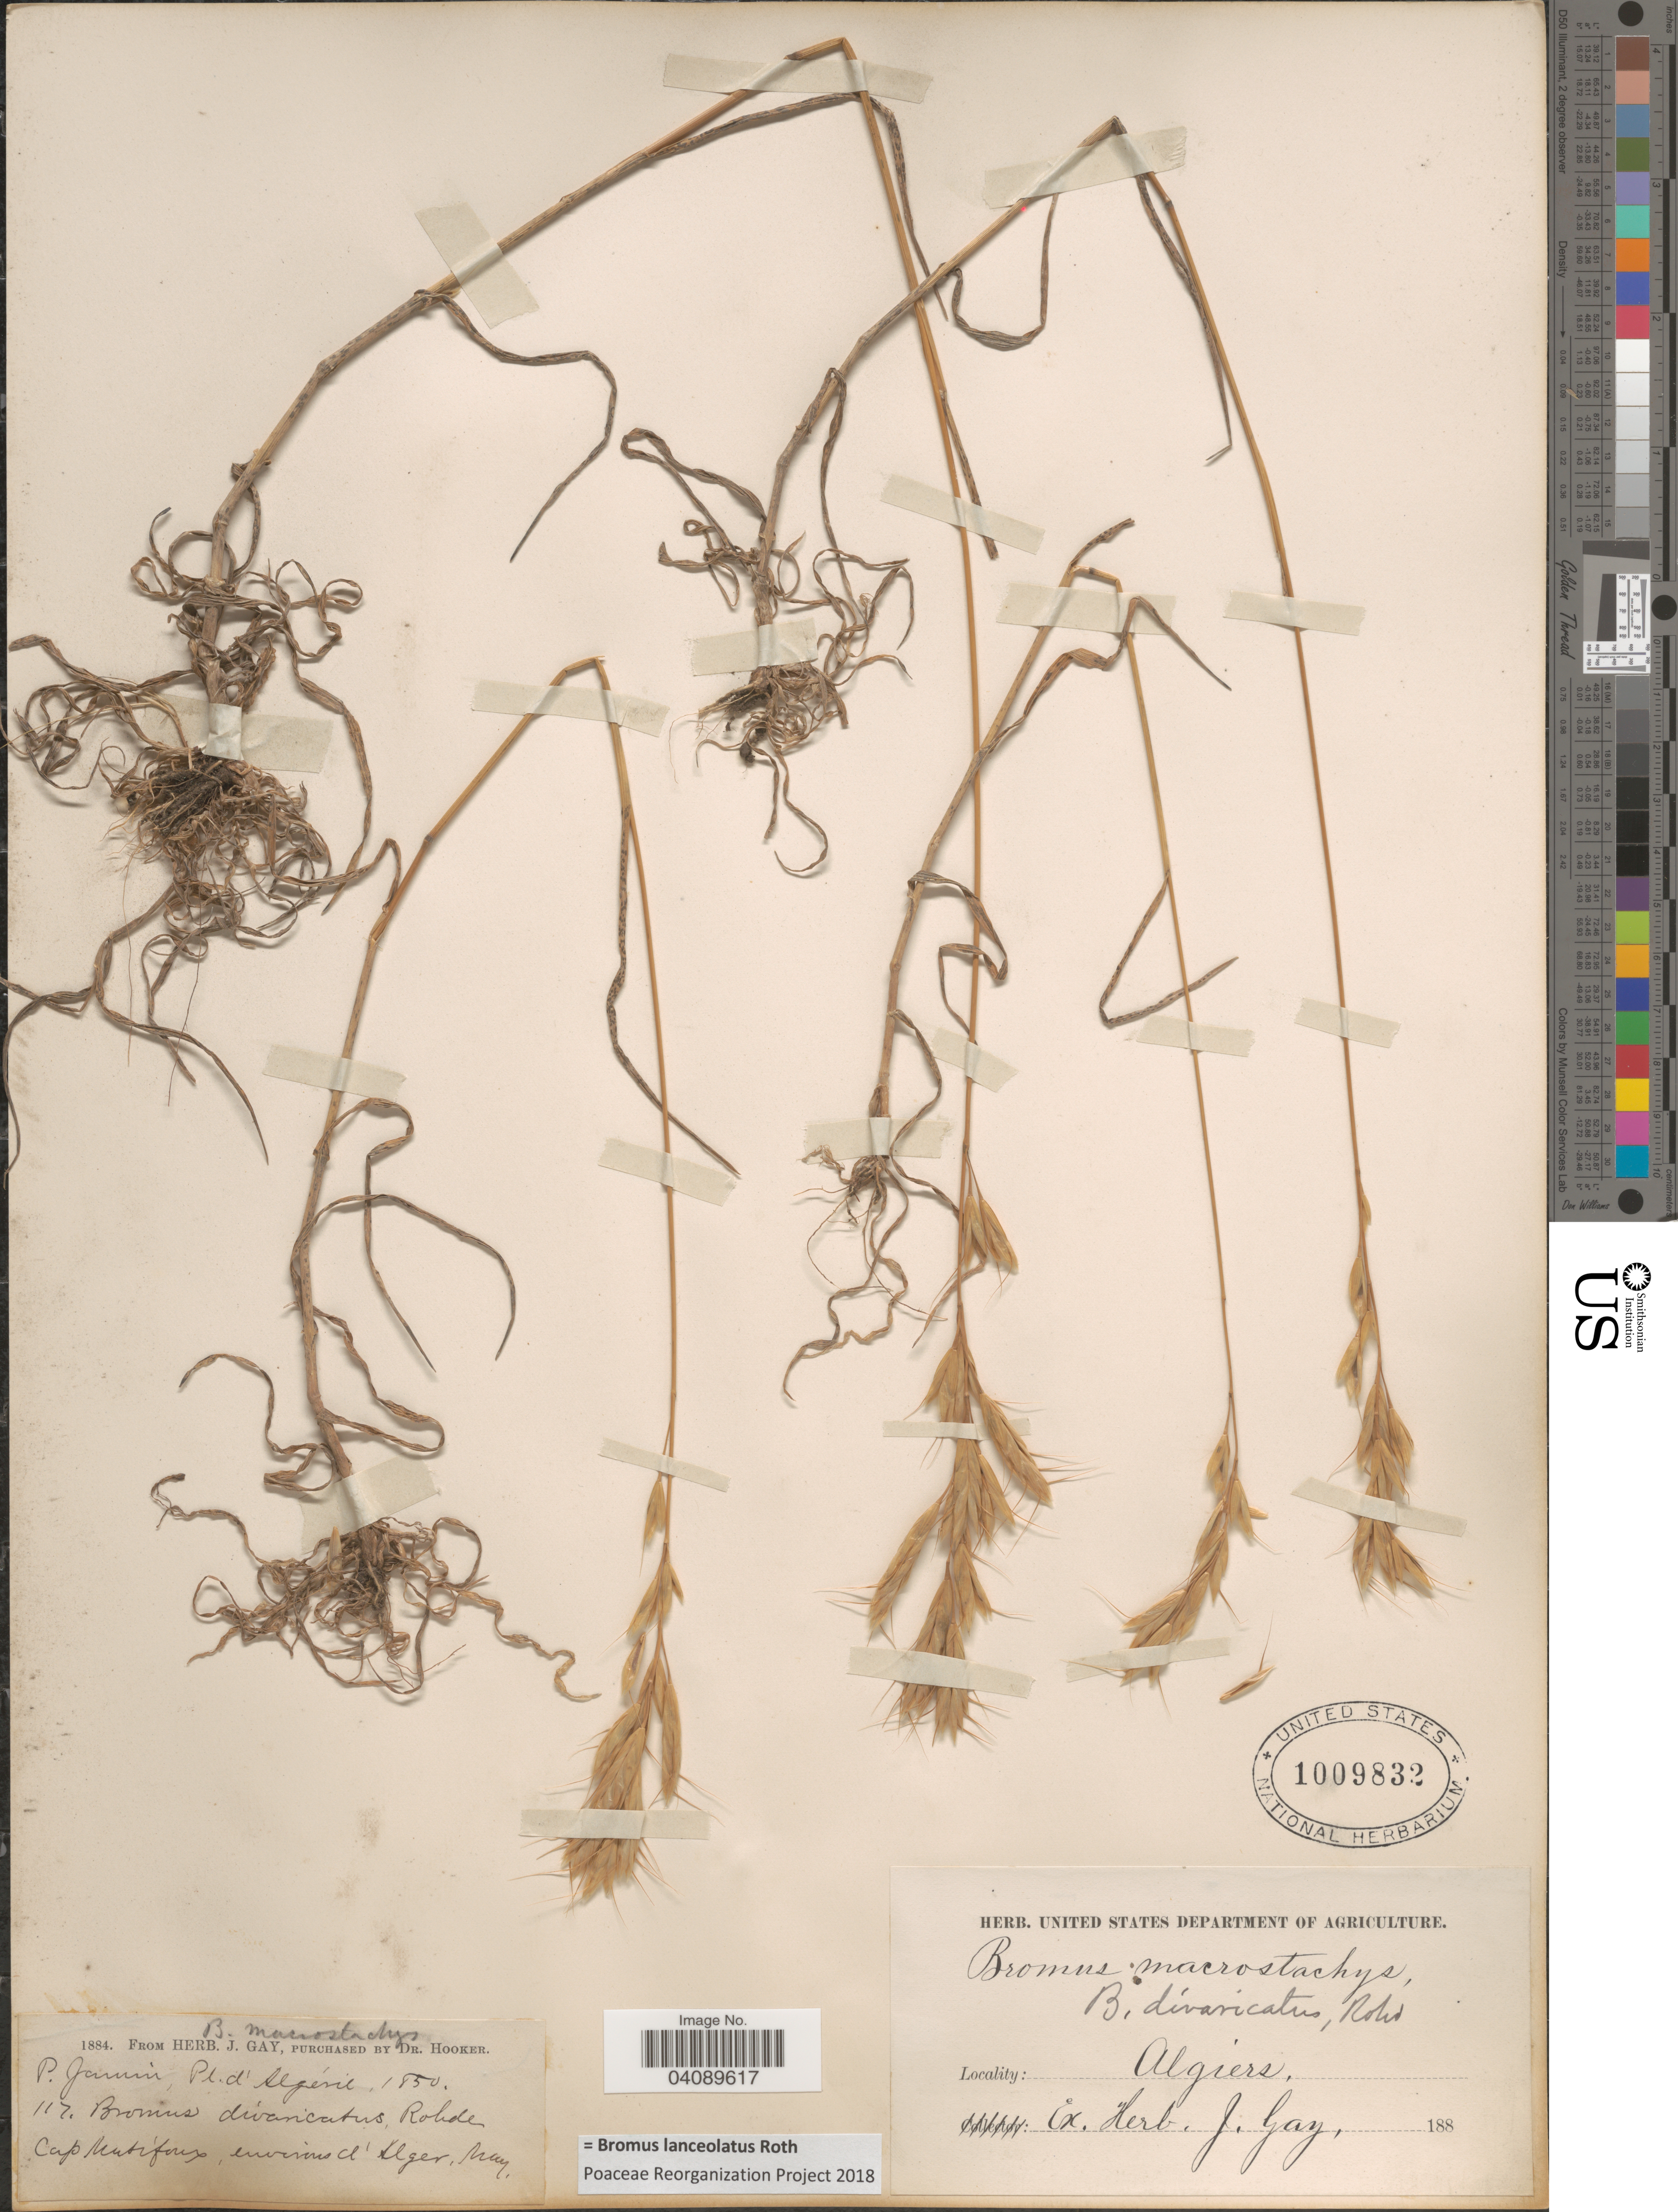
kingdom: Plantae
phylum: Tracheophyta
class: Liliopsida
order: Poales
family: Poaceae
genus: Bromus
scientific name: Bromus lanceolatus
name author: Roth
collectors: P. Jamin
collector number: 117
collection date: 1850-05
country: Algeria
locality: Algérie. Cap Matifou, environs d'Alger.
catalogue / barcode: US 1009832